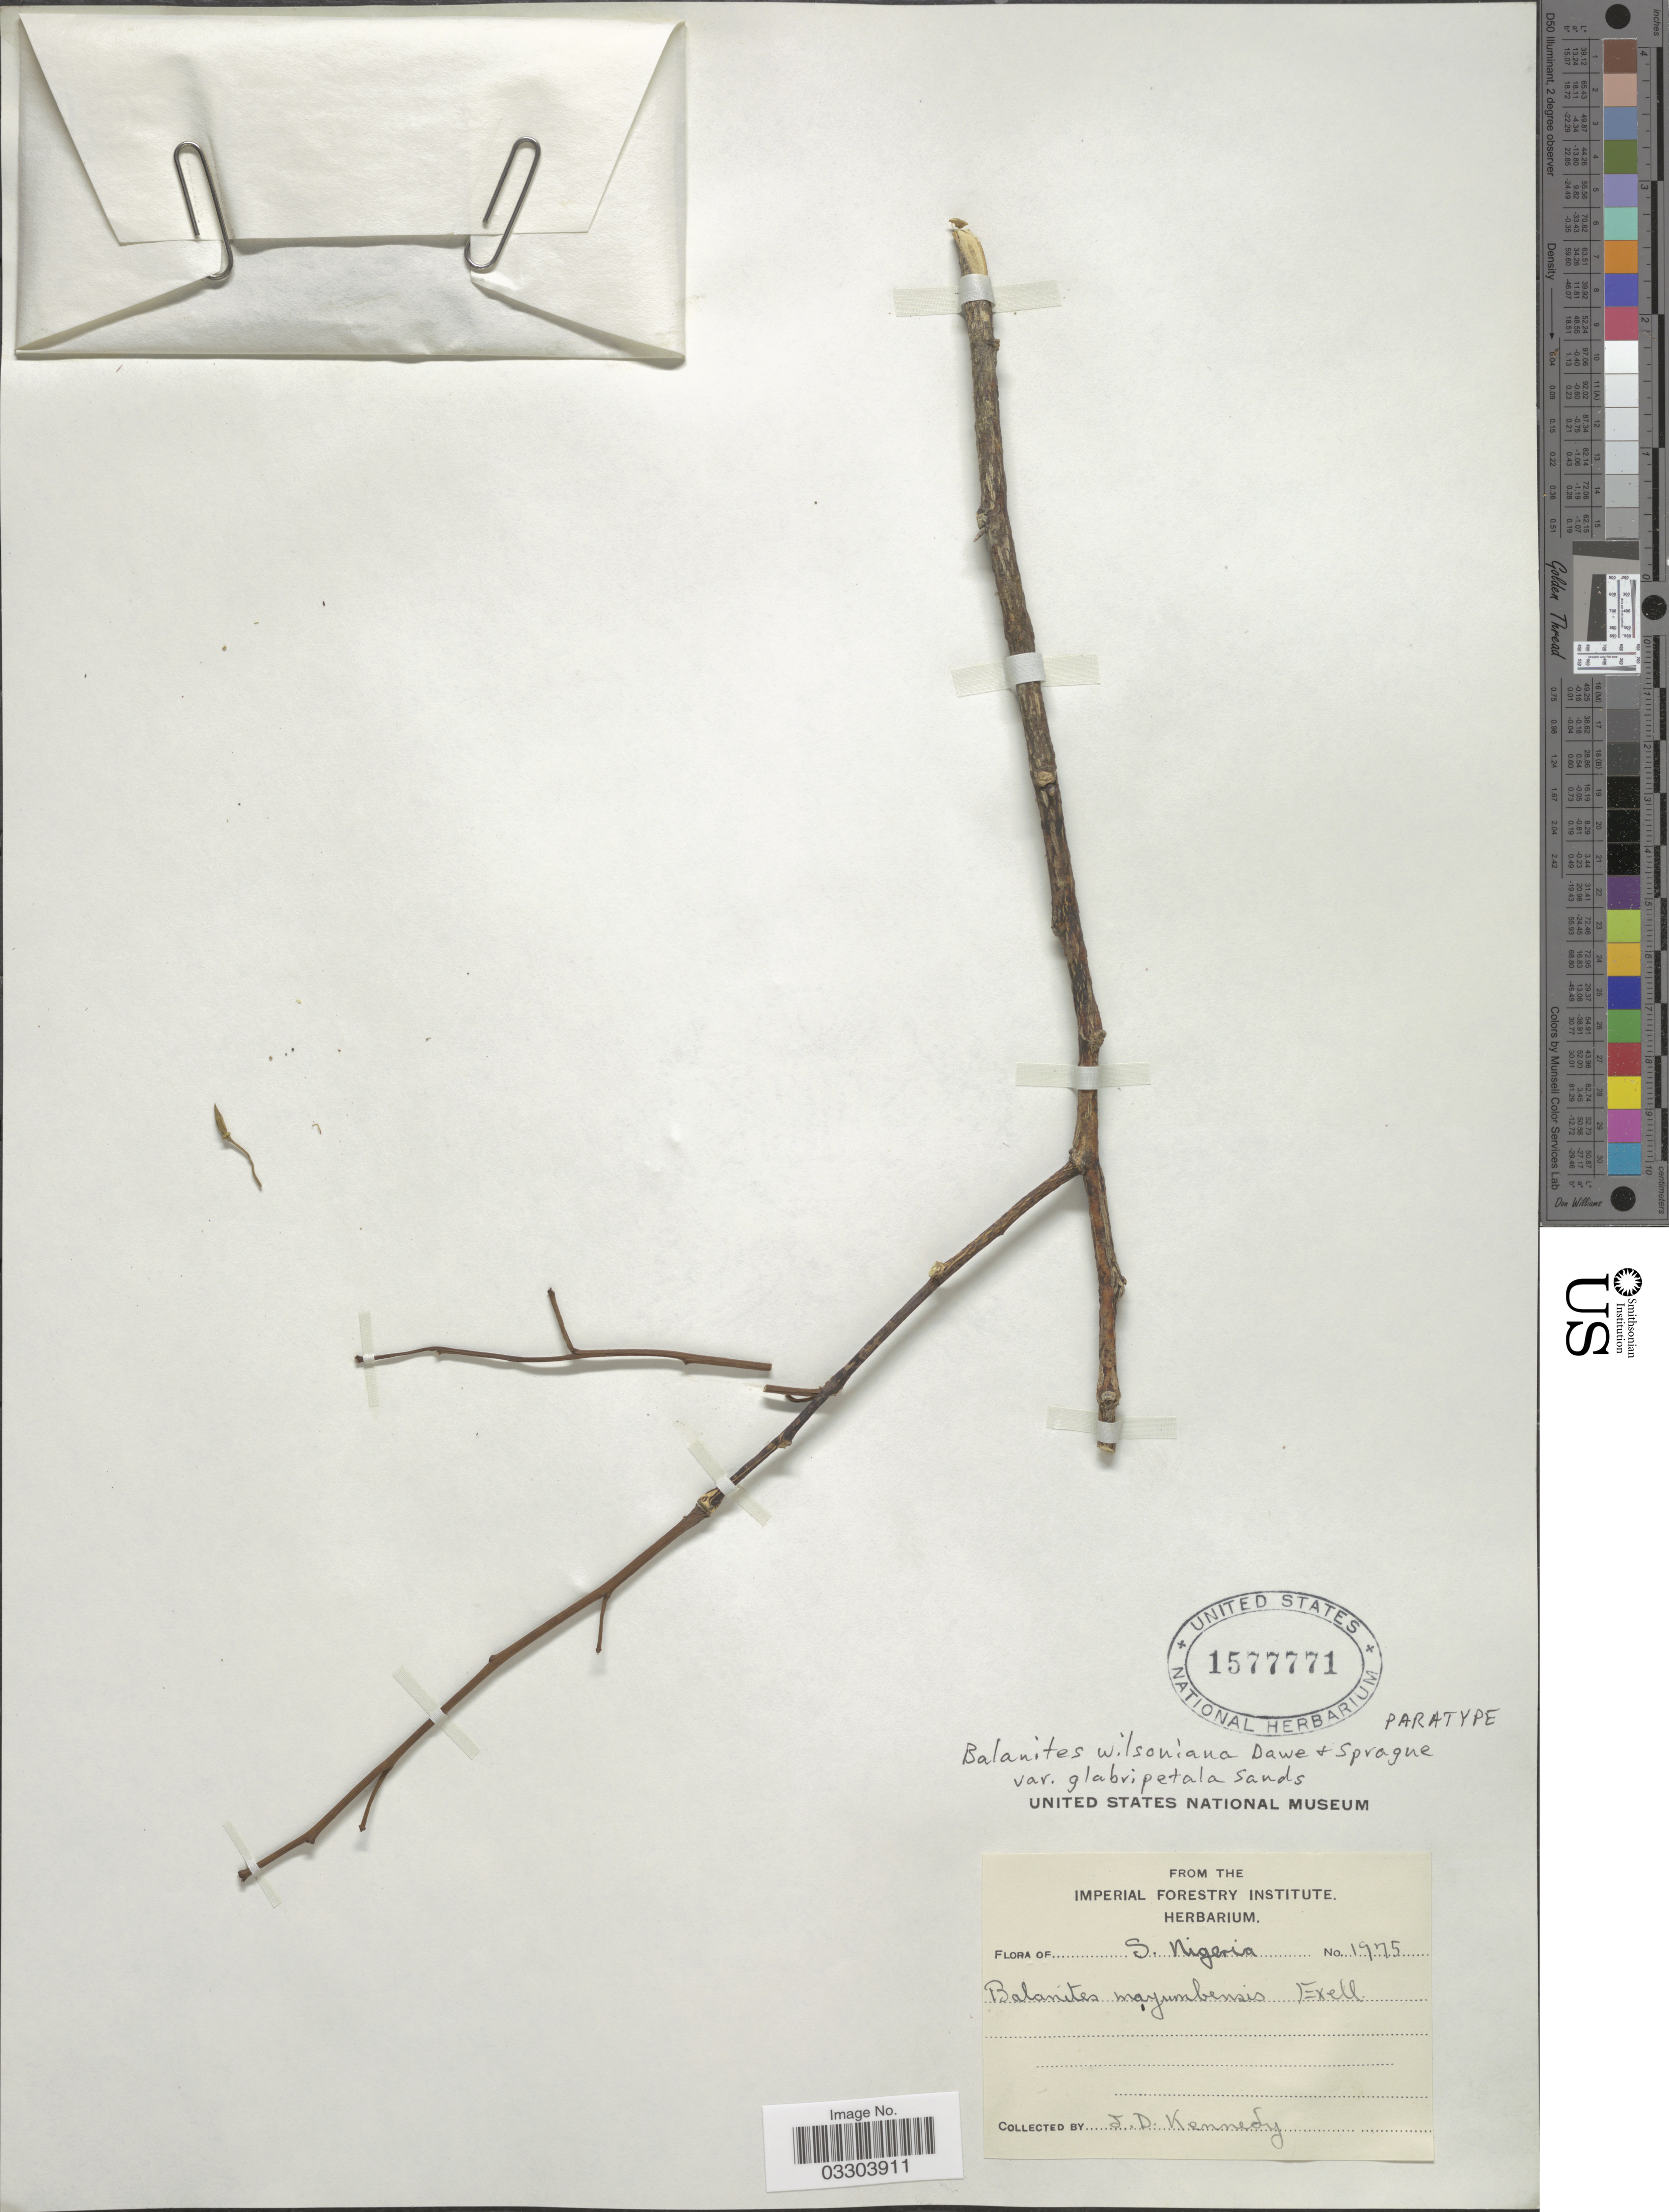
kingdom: Plantae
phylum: Tracheophyta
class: Magnoliopsida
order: Zygophyllales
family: Zygophyllaceae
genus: Balanites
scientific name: Balanites wilsoniana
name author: Dawe & Sprague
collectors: J. D. Kennedy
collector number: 1975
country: Nigeria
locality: S. Nigeria.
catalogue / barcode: US 1577771